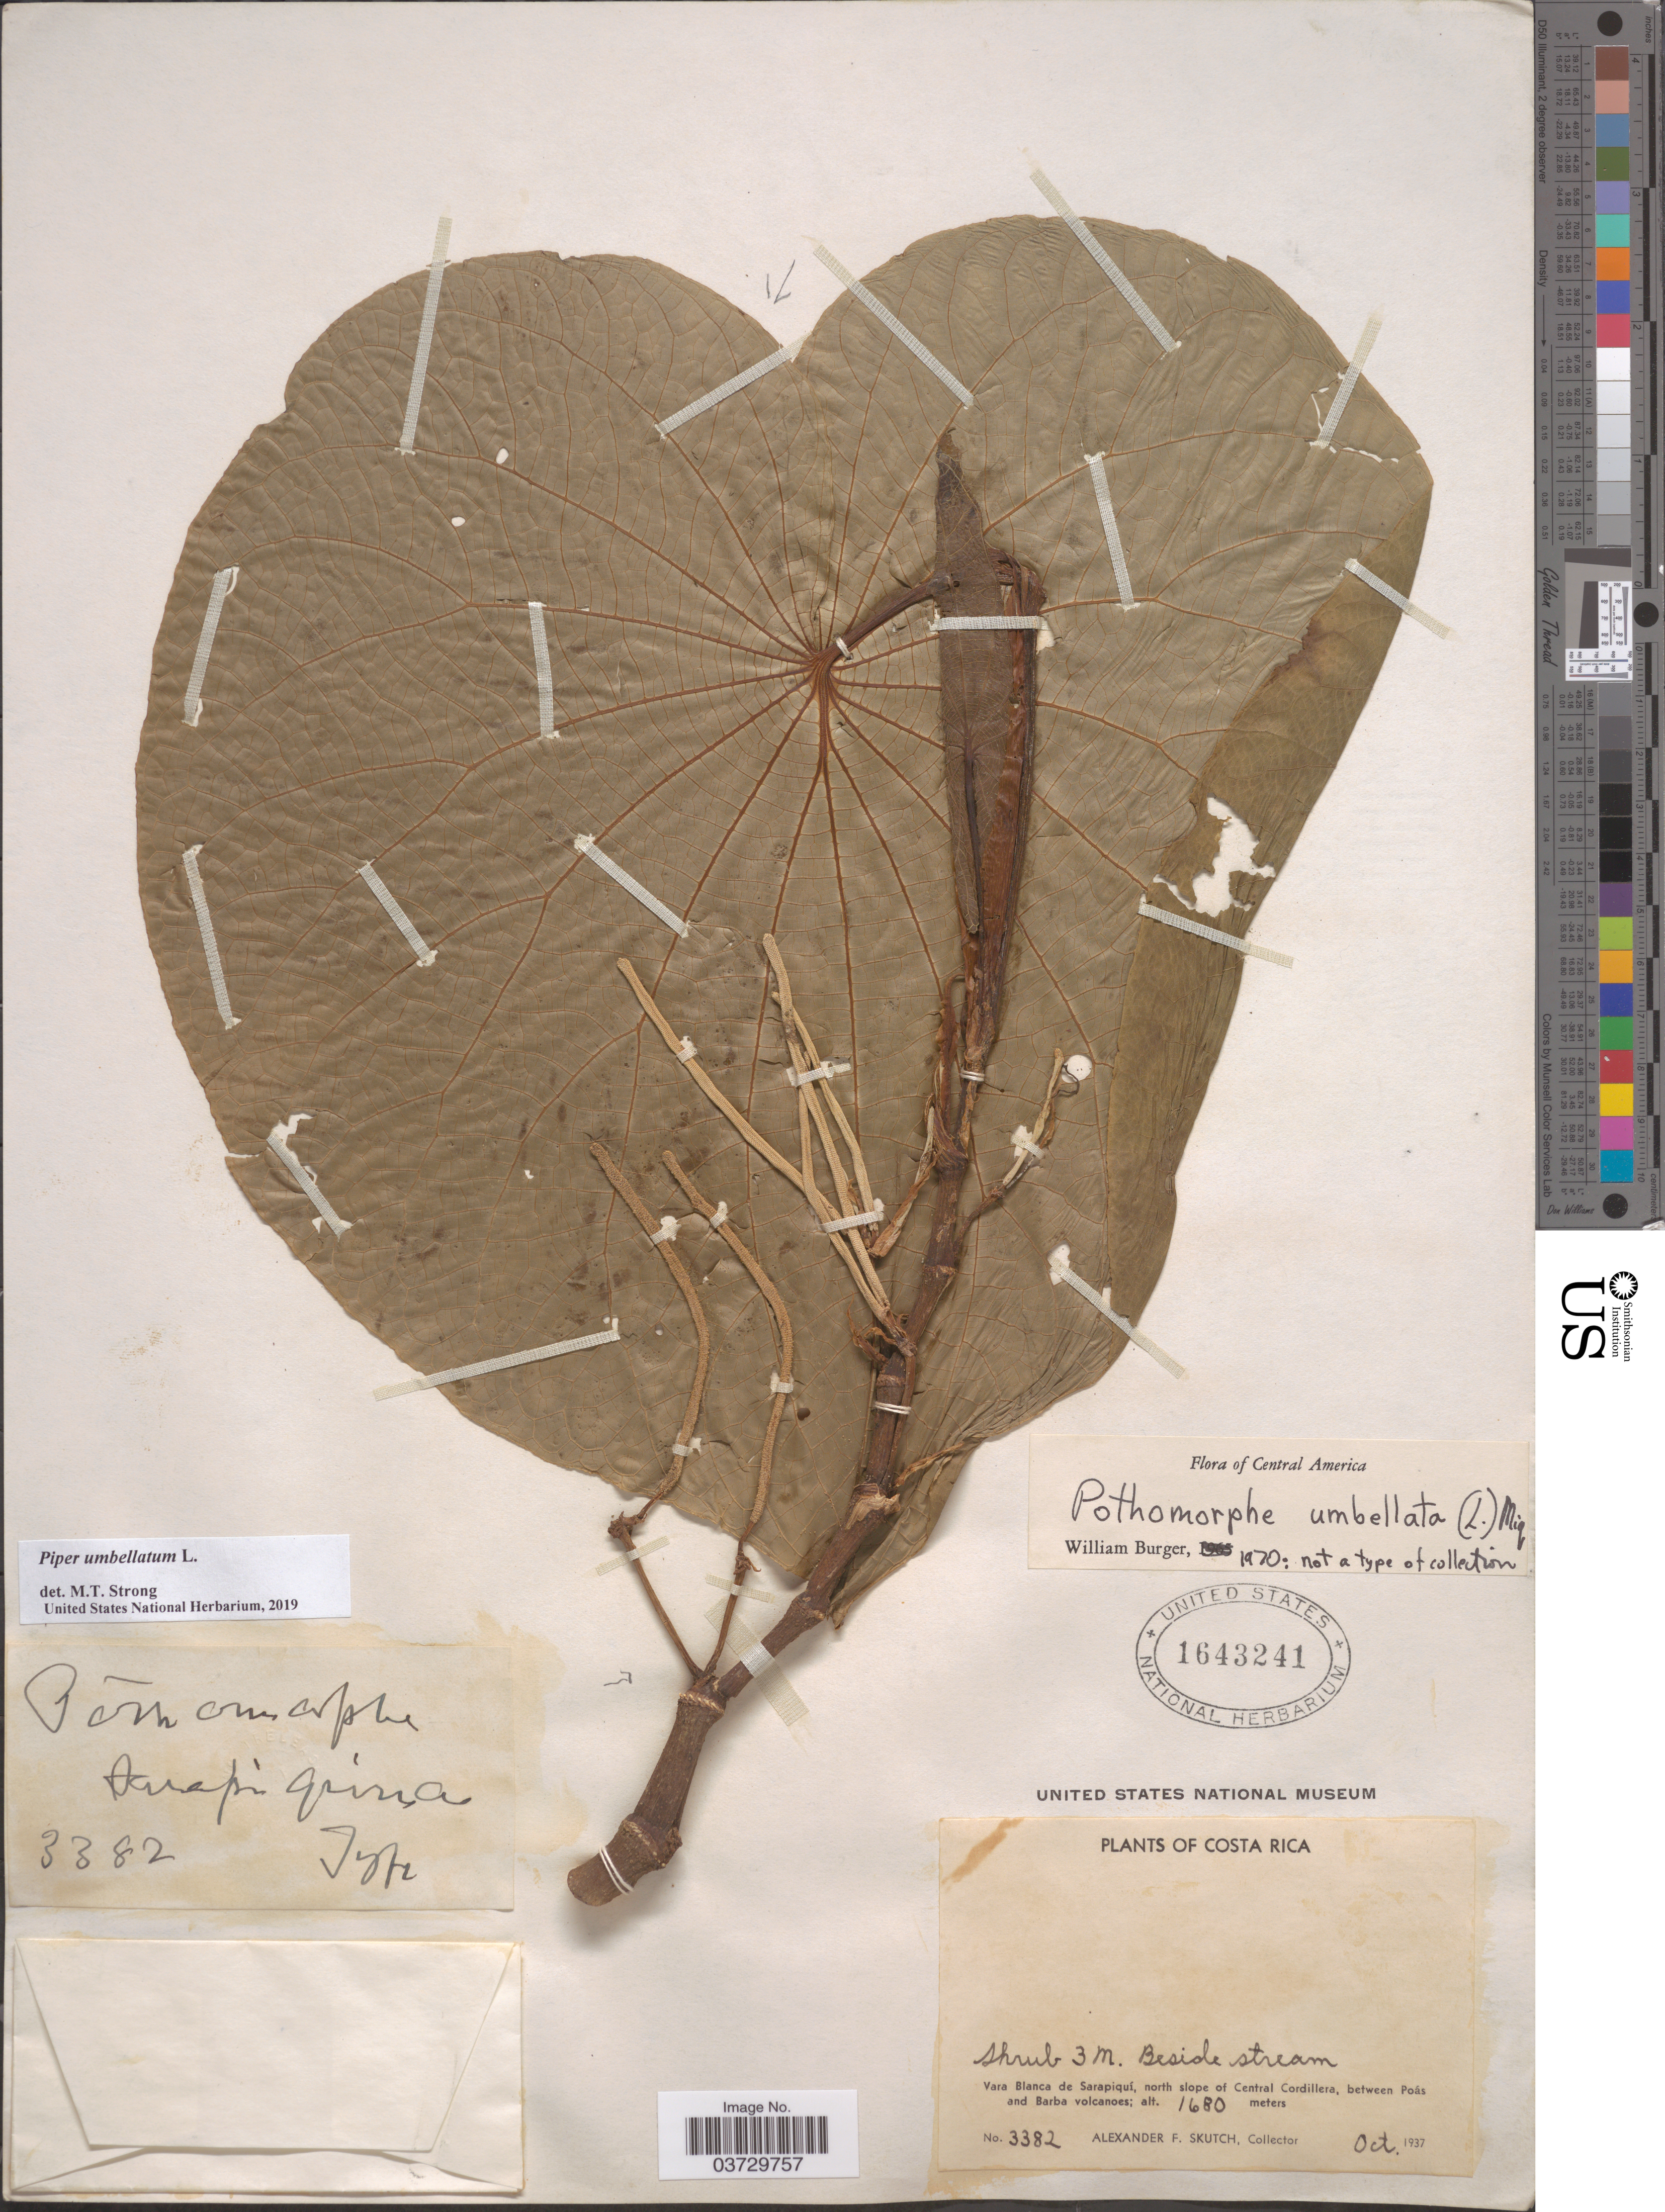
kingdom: Plantae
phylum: Tracheophyta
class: Magnoliopsida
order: Piperales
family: Piperaceae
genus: Piper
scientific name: Piper umbellatum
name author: L.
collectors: A. F. Skutch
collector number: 3382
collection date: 1937-10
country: Costa Rica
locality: Beside stream. Vara Blanca de Sarapiquí, north slope of Central Cordillera, between Poás and Barba volcanoes.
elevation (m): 1680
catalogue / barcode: US 1643241